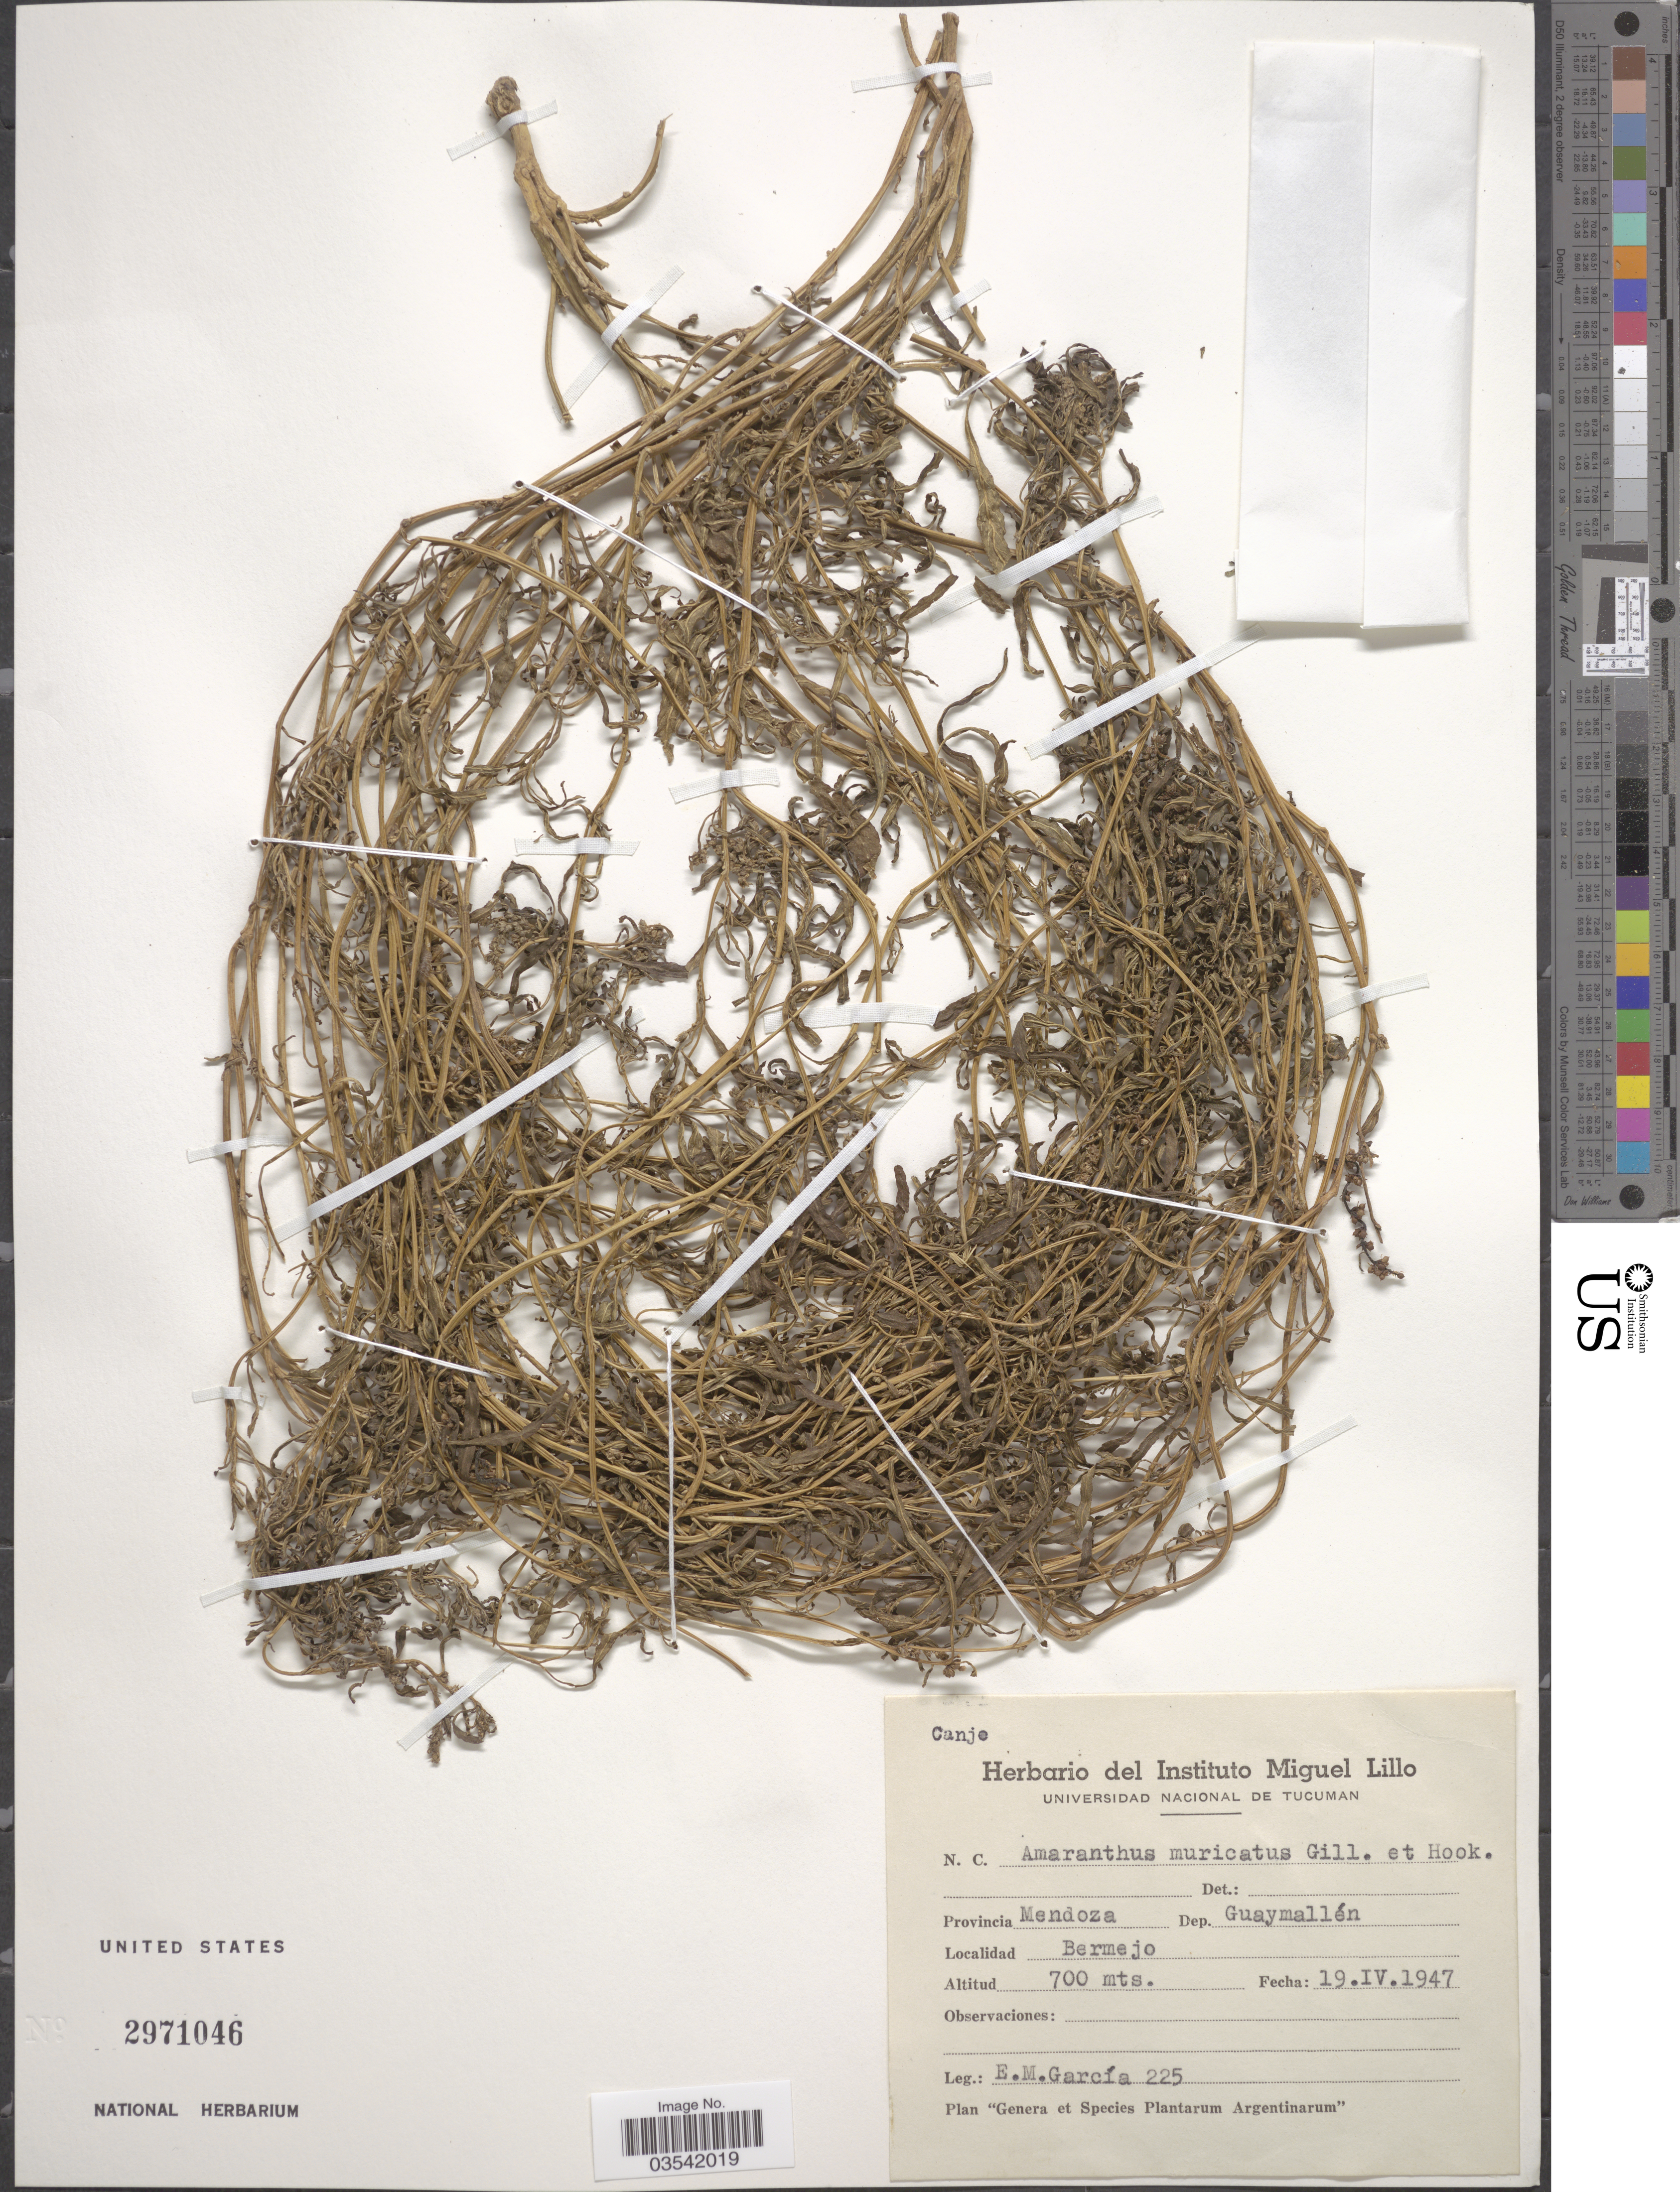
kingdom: Plantae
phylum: Tracheophyta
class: Magnoliopsida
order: Caryophyllales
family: Amaranthaceae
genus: Amaranthus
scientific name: Amaranthus muricatus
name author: (Moq.) Hieron.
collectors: E. García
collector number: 225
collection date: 1947-04-19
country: Argentina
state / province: Mendoza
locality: Dep. Guaymallén. Bermejo.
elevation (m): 700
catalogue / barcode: US 2971046